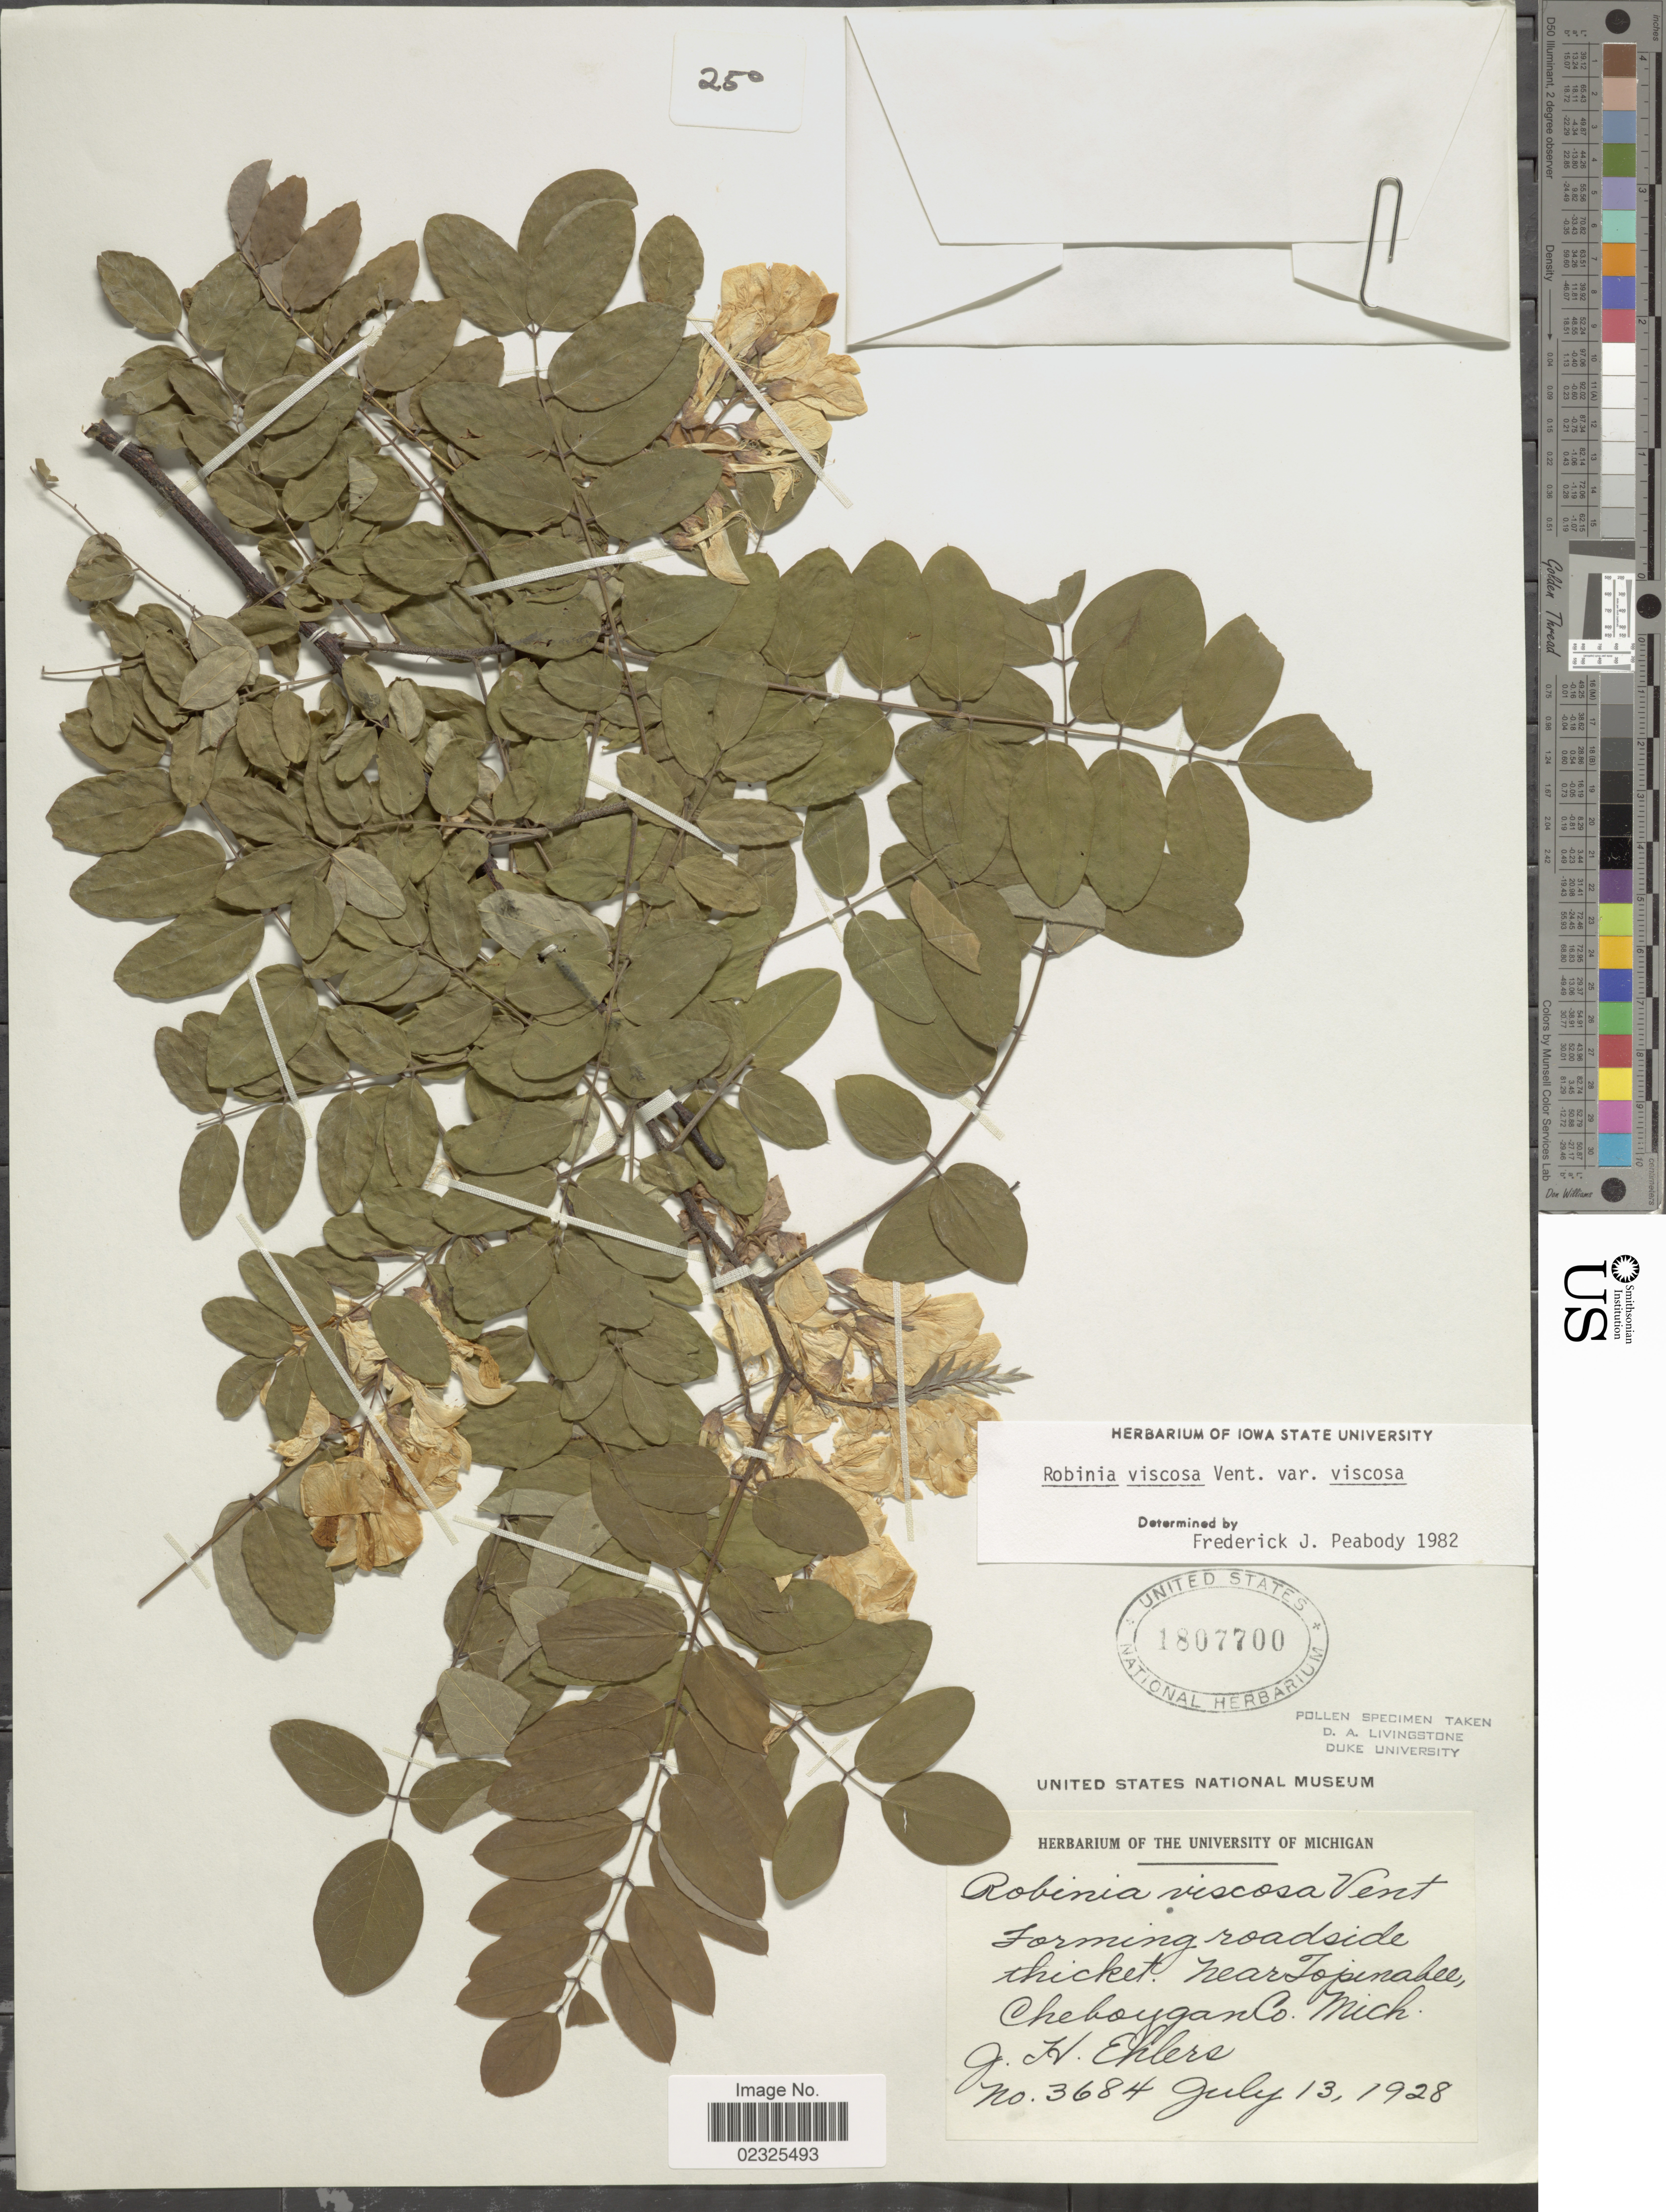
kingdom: Plantae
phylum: Tracheophyta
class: Magnoliopsida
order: Fabales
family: Fabaceae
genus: Robinia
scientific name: Robinia viscosa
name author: Vent.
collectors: J. H. Ehlers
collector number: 3684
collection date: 1928-07-13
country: United States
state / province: Michigan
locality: Forming roadside thicket, near Trinakee, Chekoyan Co.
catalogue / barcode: US 18077000